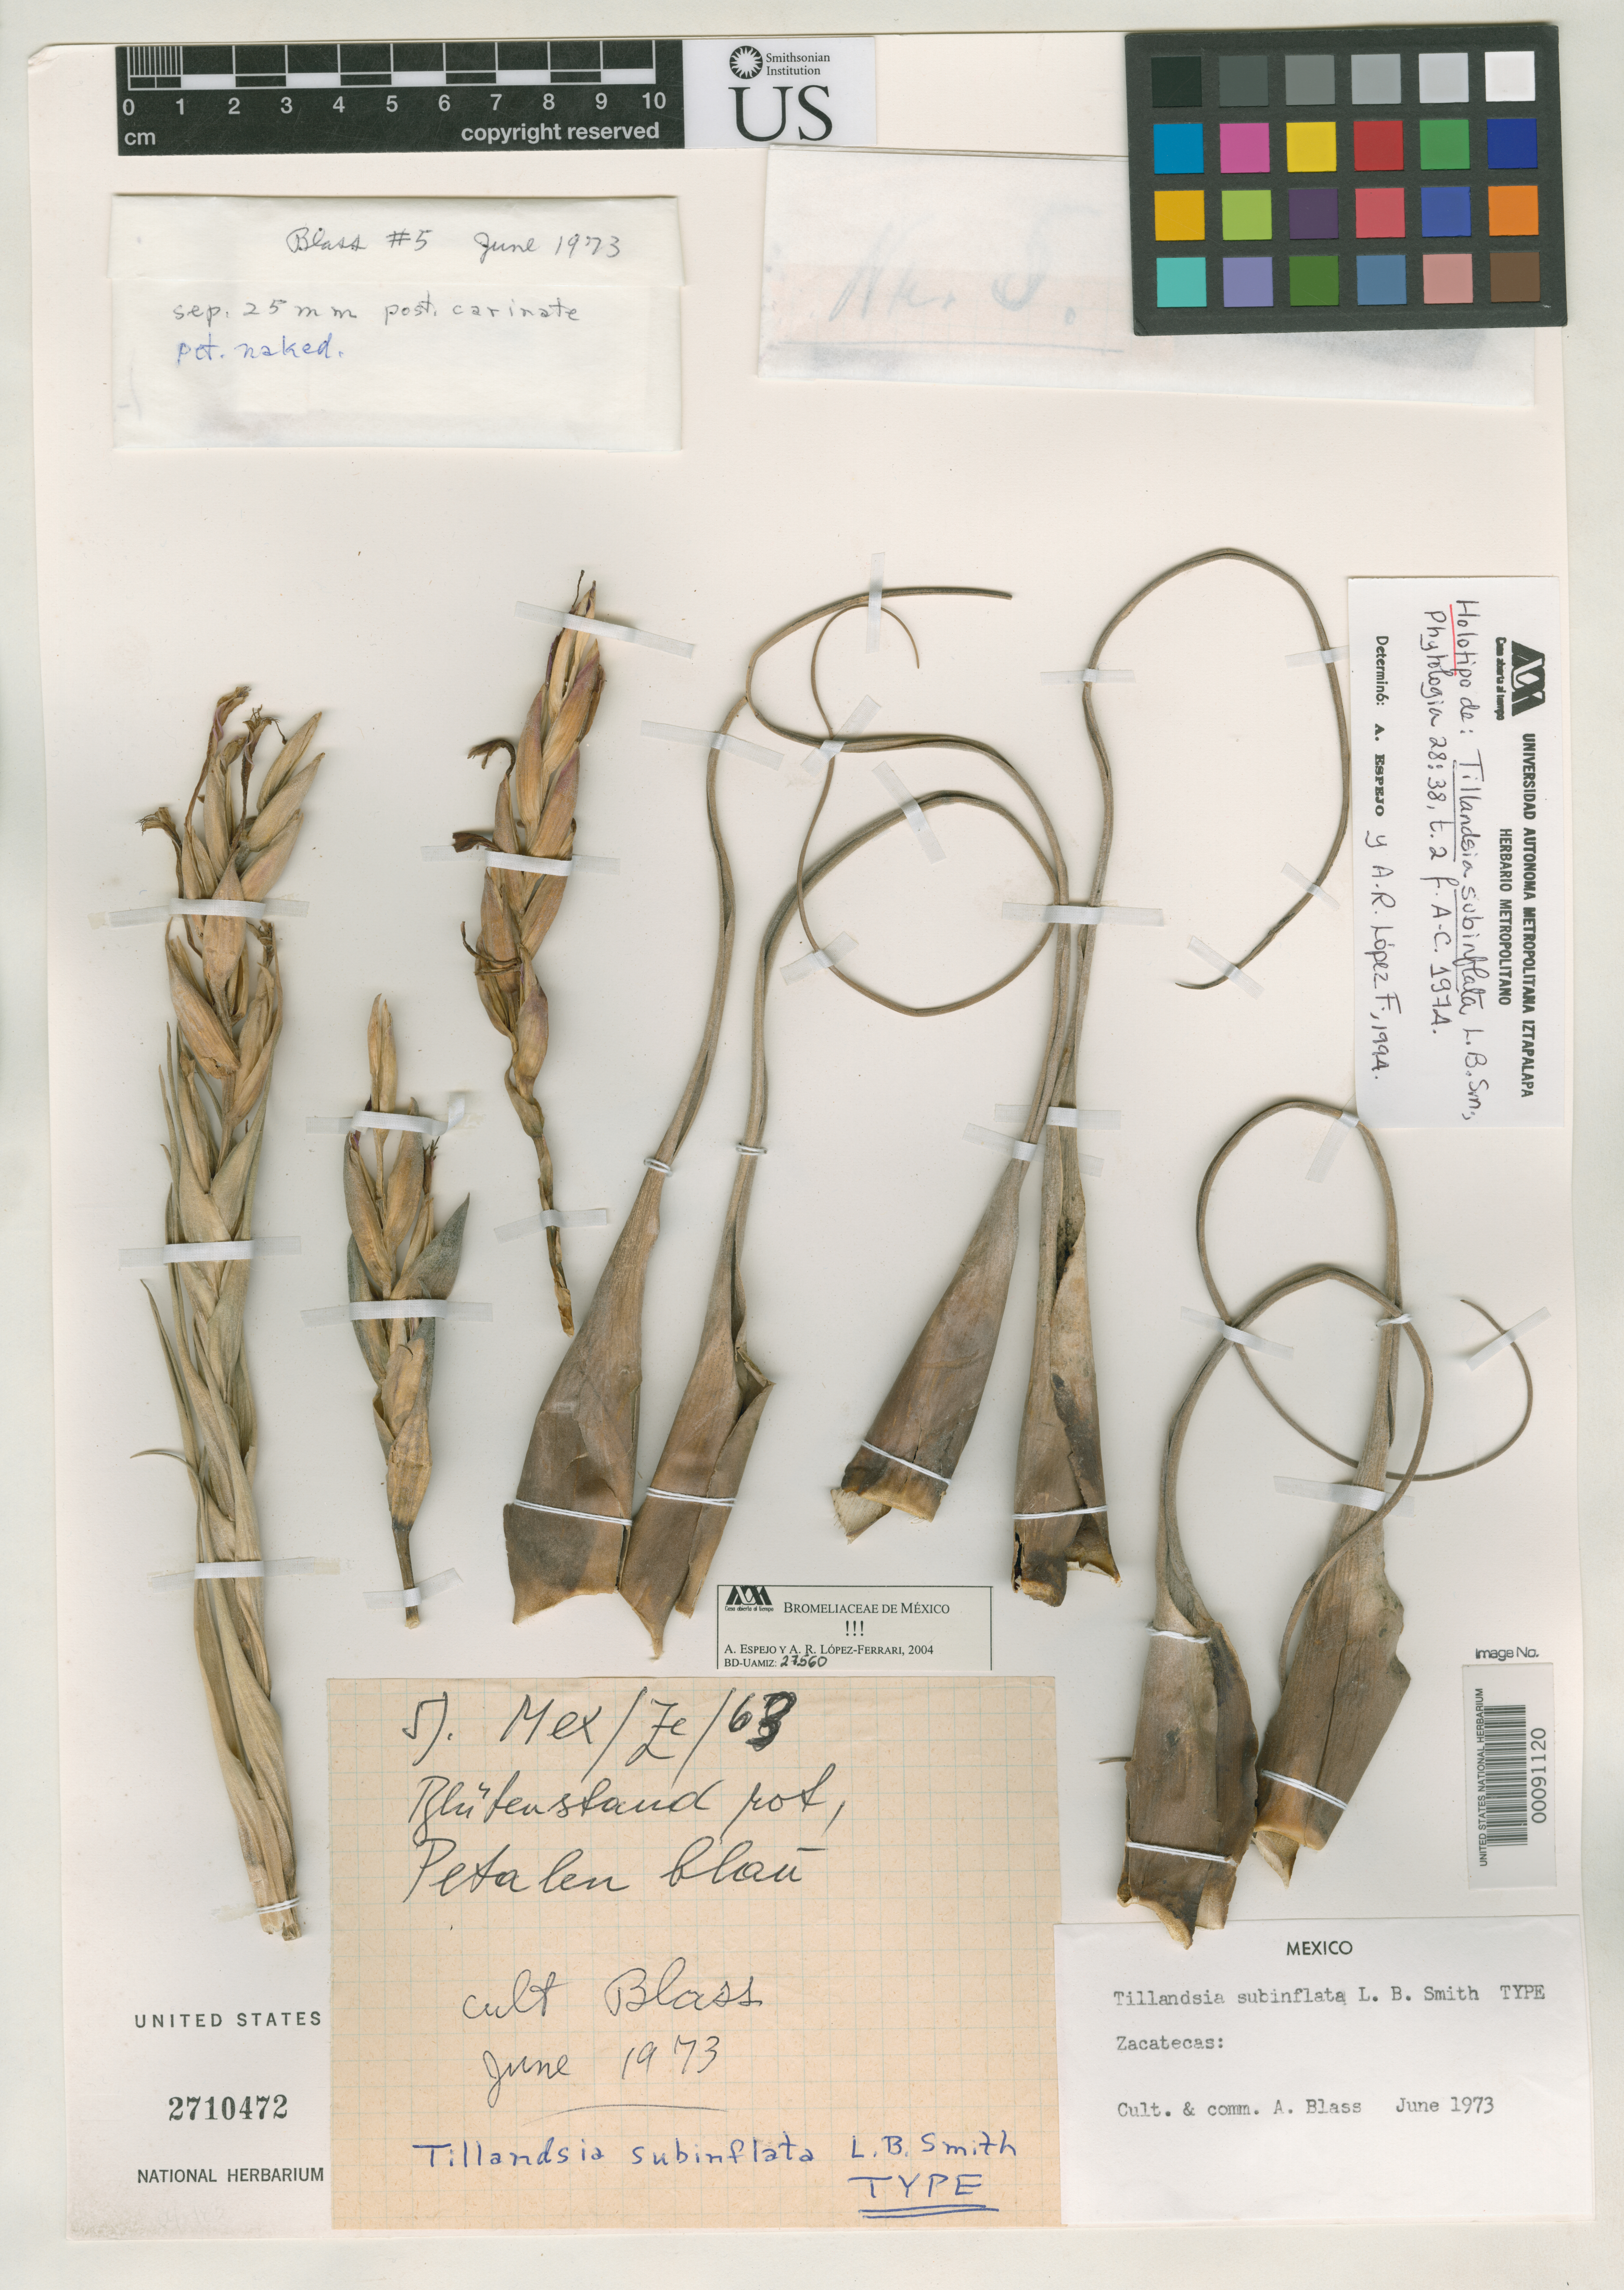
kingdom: Plantae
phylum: Tracheophyta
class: Liliopsida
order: Poales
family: Bromeliaceae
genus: Tillandsia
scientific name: Tillandsia subinflata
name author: L.B. Sm.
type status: Holotype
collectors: A. Blass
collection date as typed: Jun 1973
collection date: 1973-06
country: Mexico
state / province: Zacatecas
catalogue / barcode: US 2710472